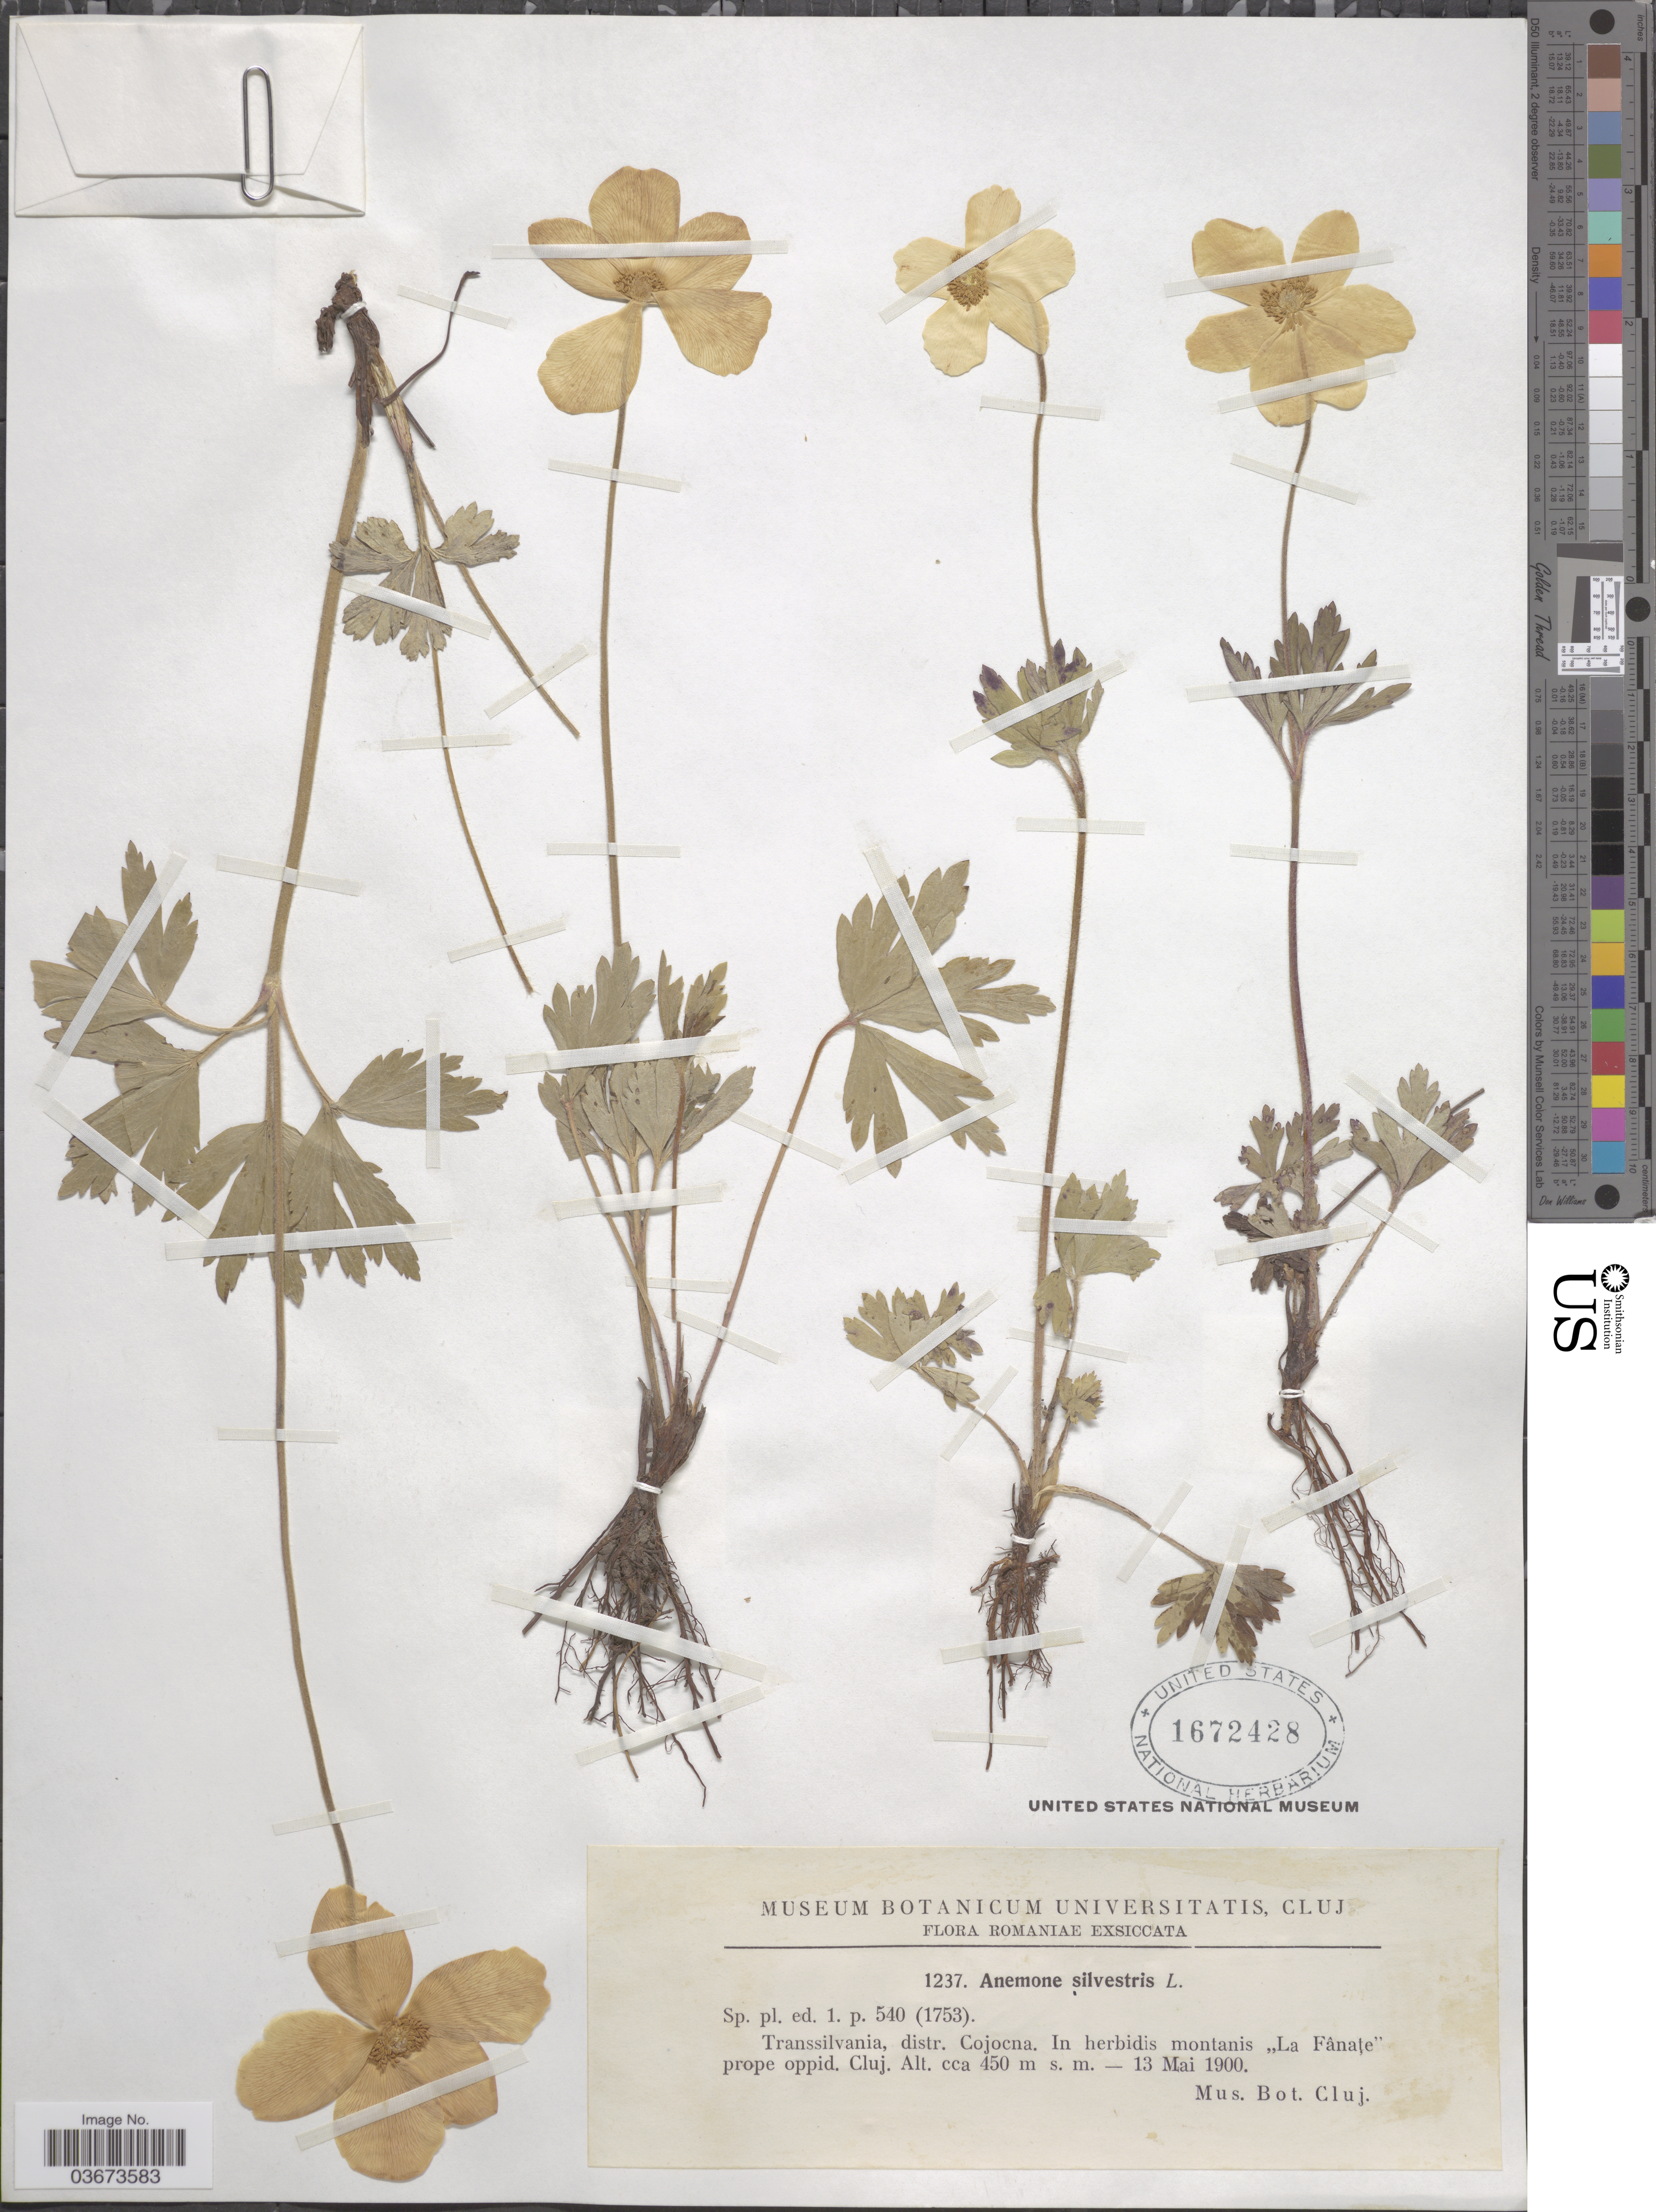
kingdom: Plantae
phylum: Tracheophyta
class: Magnoliopsida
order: Ranunculales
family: Ranunculaceae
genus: Anemone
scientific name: Anemone sylvestris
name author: L.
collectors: Mus. Bot. Cluj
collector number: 1237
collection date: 1900-05-13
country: Romania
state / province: Cluj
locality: Transsilvania, distr. Cojocna. In herbidis montanis "La Fânaţe" prope oppid. Cluj.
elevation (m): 450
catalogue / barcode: US 1672428